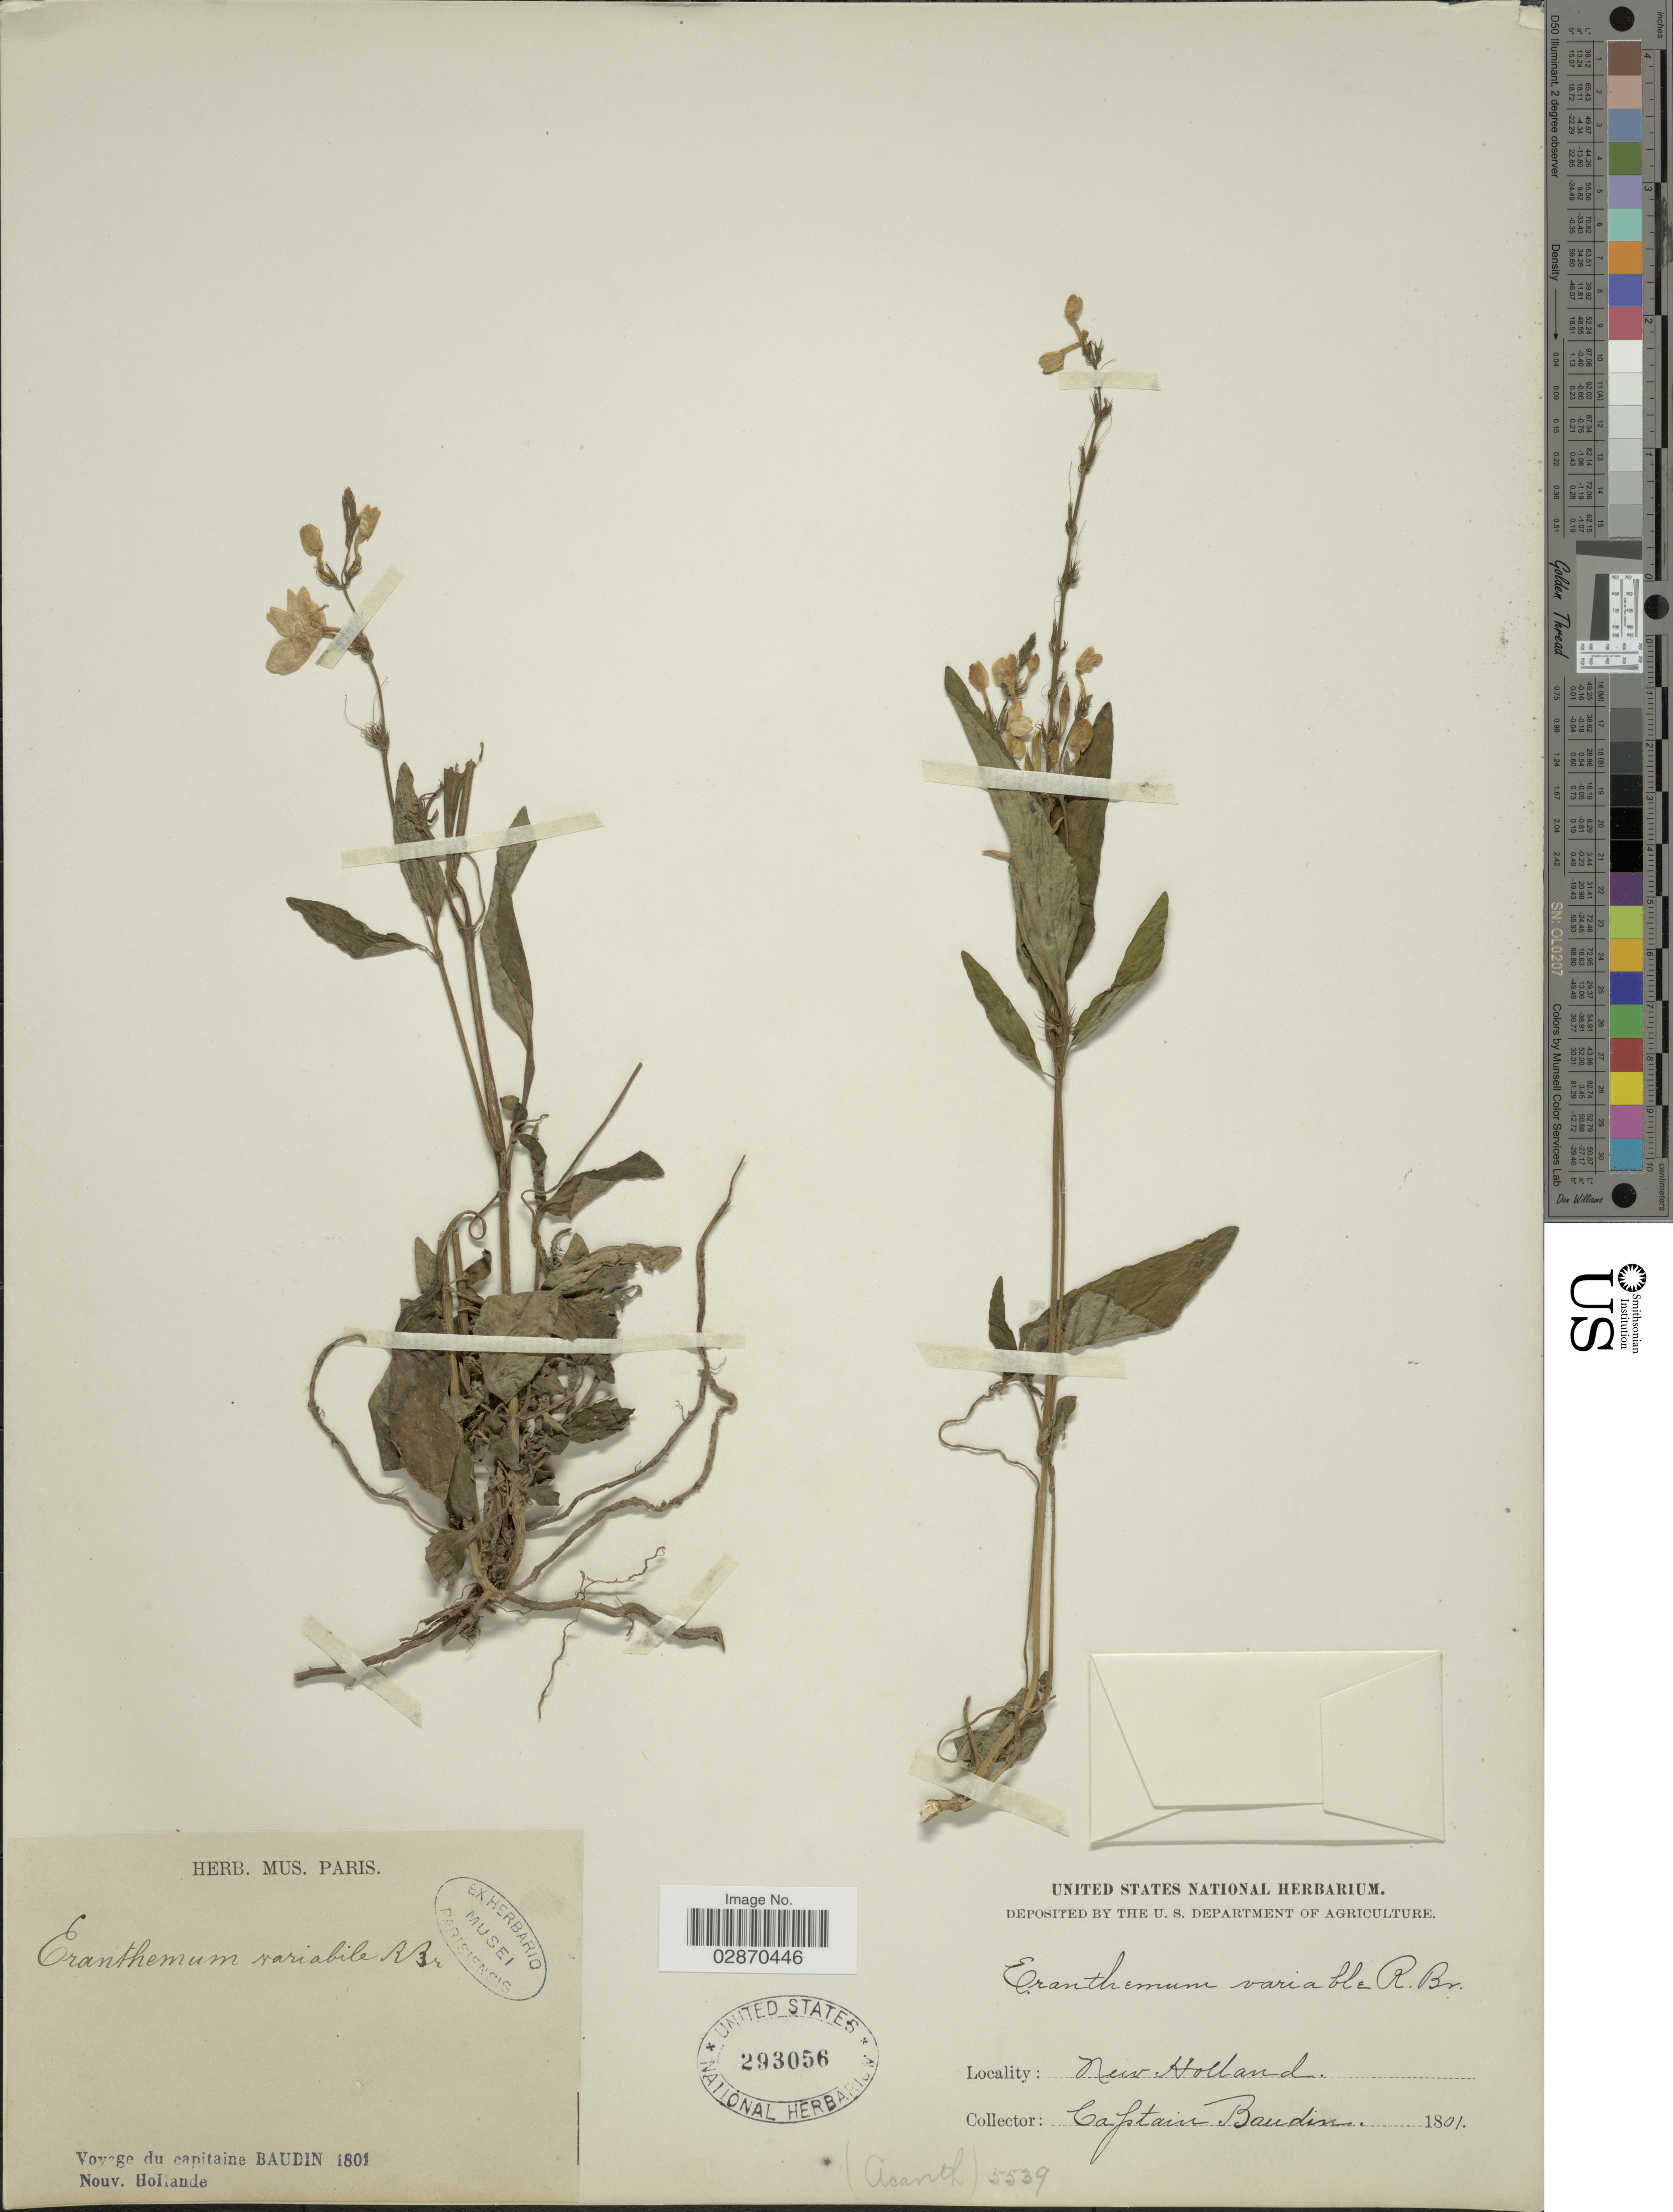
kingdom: Plantae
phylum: Tracheophyta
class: Magnoliopsida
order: Lamiales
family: Acanthaceae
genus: Pseuderanthemum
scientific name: Pseuderanthemum variabile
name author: (R. Br.) Radlk.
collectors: T. Baudin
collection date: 1801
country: Australia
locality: Nouv. Hollande.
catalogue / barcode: US 293056